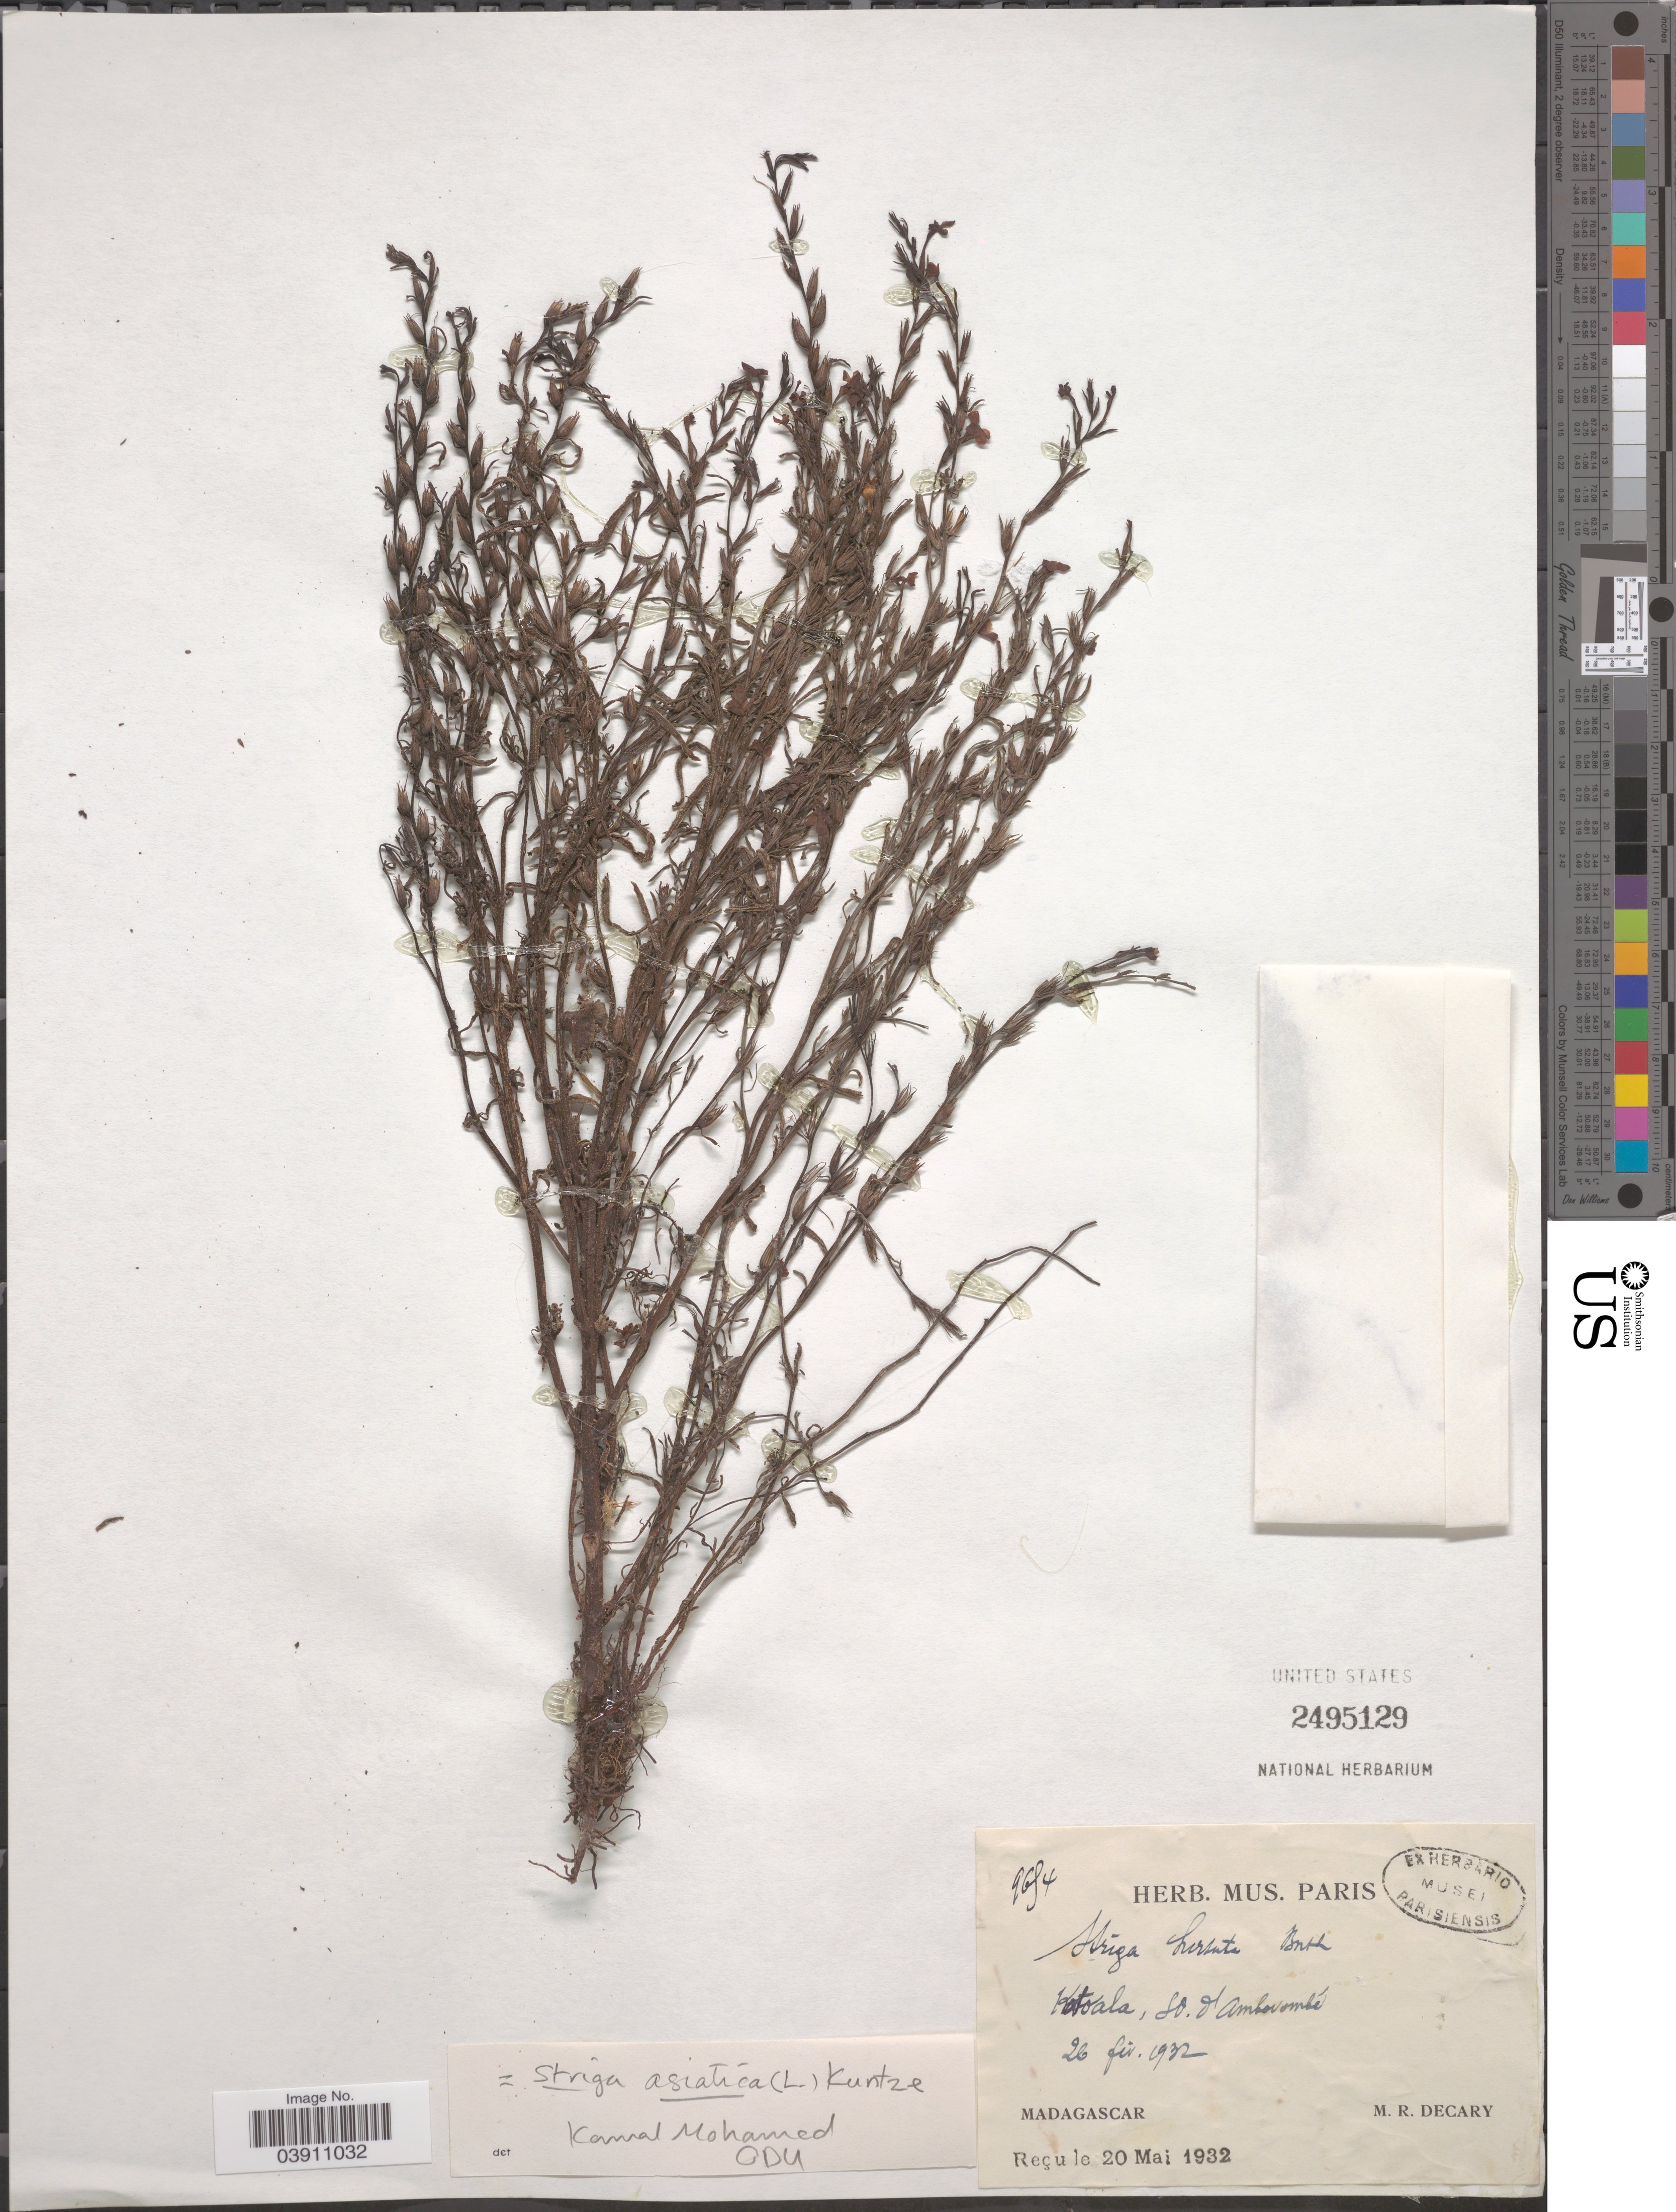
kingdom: Plantae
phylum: Tracheophyta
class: Magnoliopsida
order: Lamiales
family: Orobanchaceae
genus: Striga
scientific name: Striga hirsuta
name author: Benth.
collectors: R. Decary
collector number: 9654*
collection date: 1932-02-26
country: Madagascar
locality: Kaloala, so. d'Ambovombe.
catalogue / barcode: US 2495129